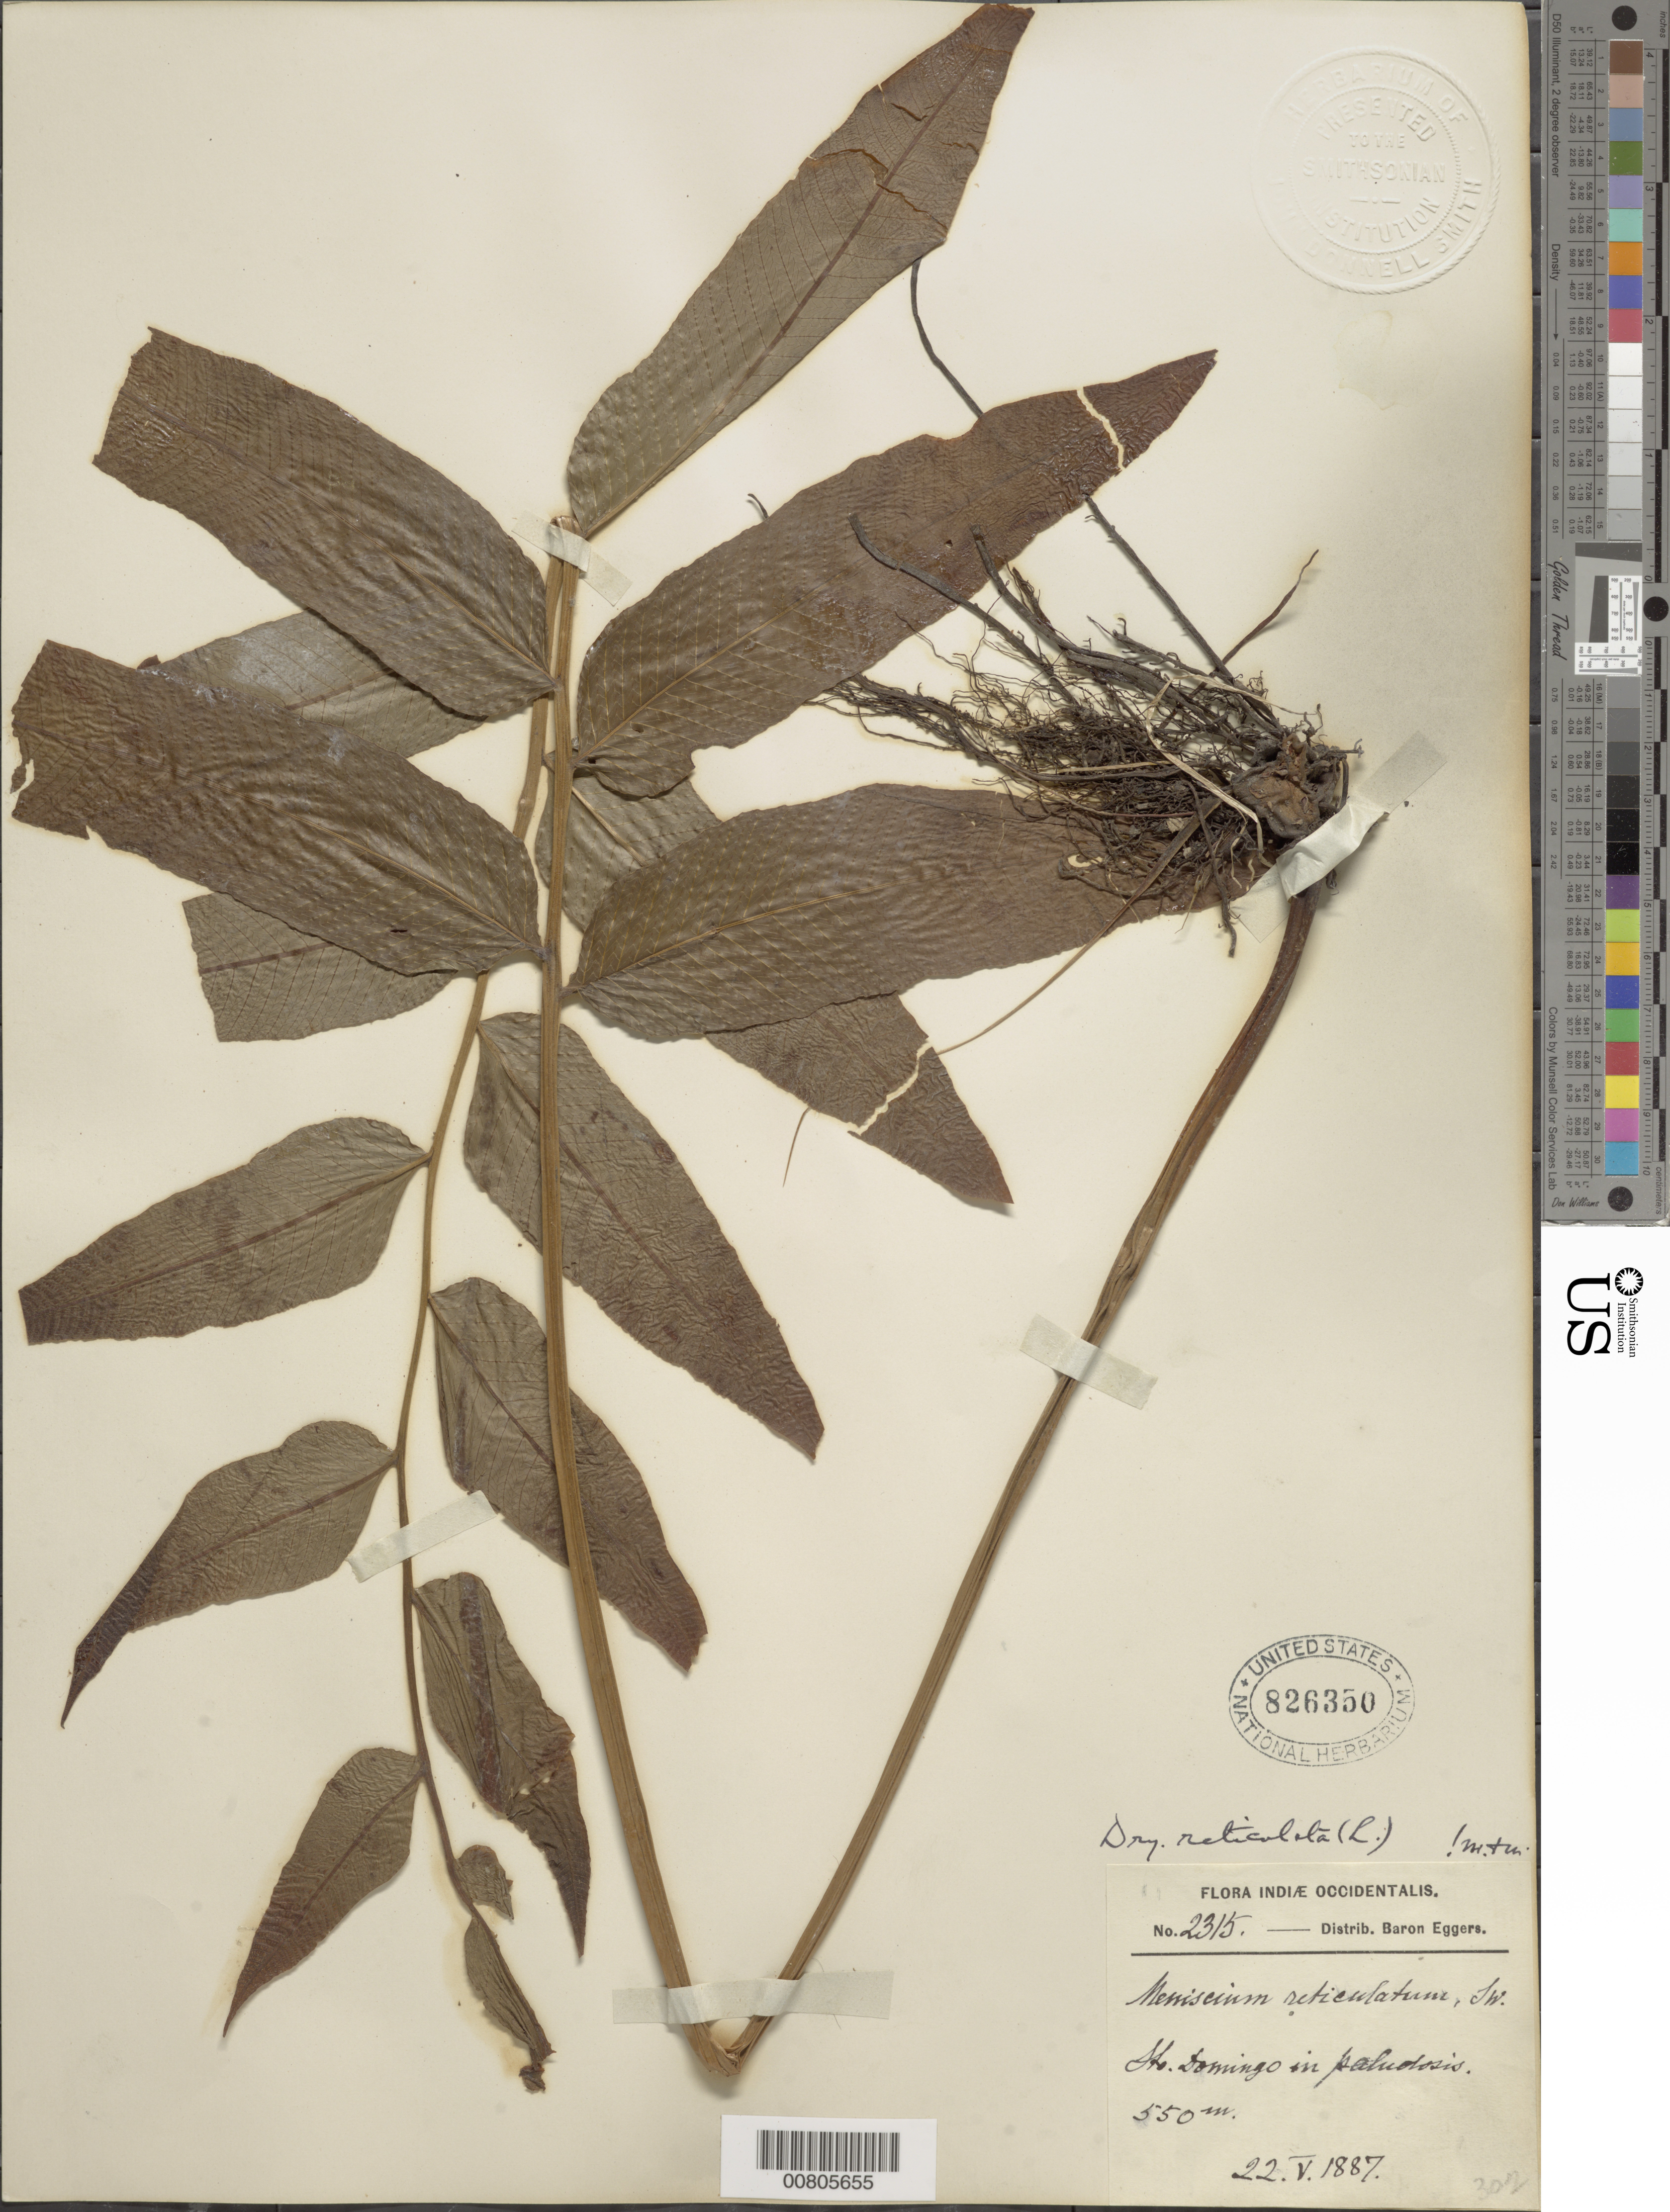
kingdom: Plantae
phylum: Tracheophyta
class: Polypodiopsida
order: Polypodiales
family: Thelypteridaceae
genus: Meniscium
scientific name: Meniscium reticulatum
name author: (L.) Sw.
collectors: H. F. A. von Eggers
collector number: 2315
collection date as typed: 22 May 1887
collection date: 1887-05-22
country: Dominican Republic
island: Hispaniola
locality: Santo Domingo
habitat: In paludosis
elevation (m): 550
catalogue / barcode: US 826350